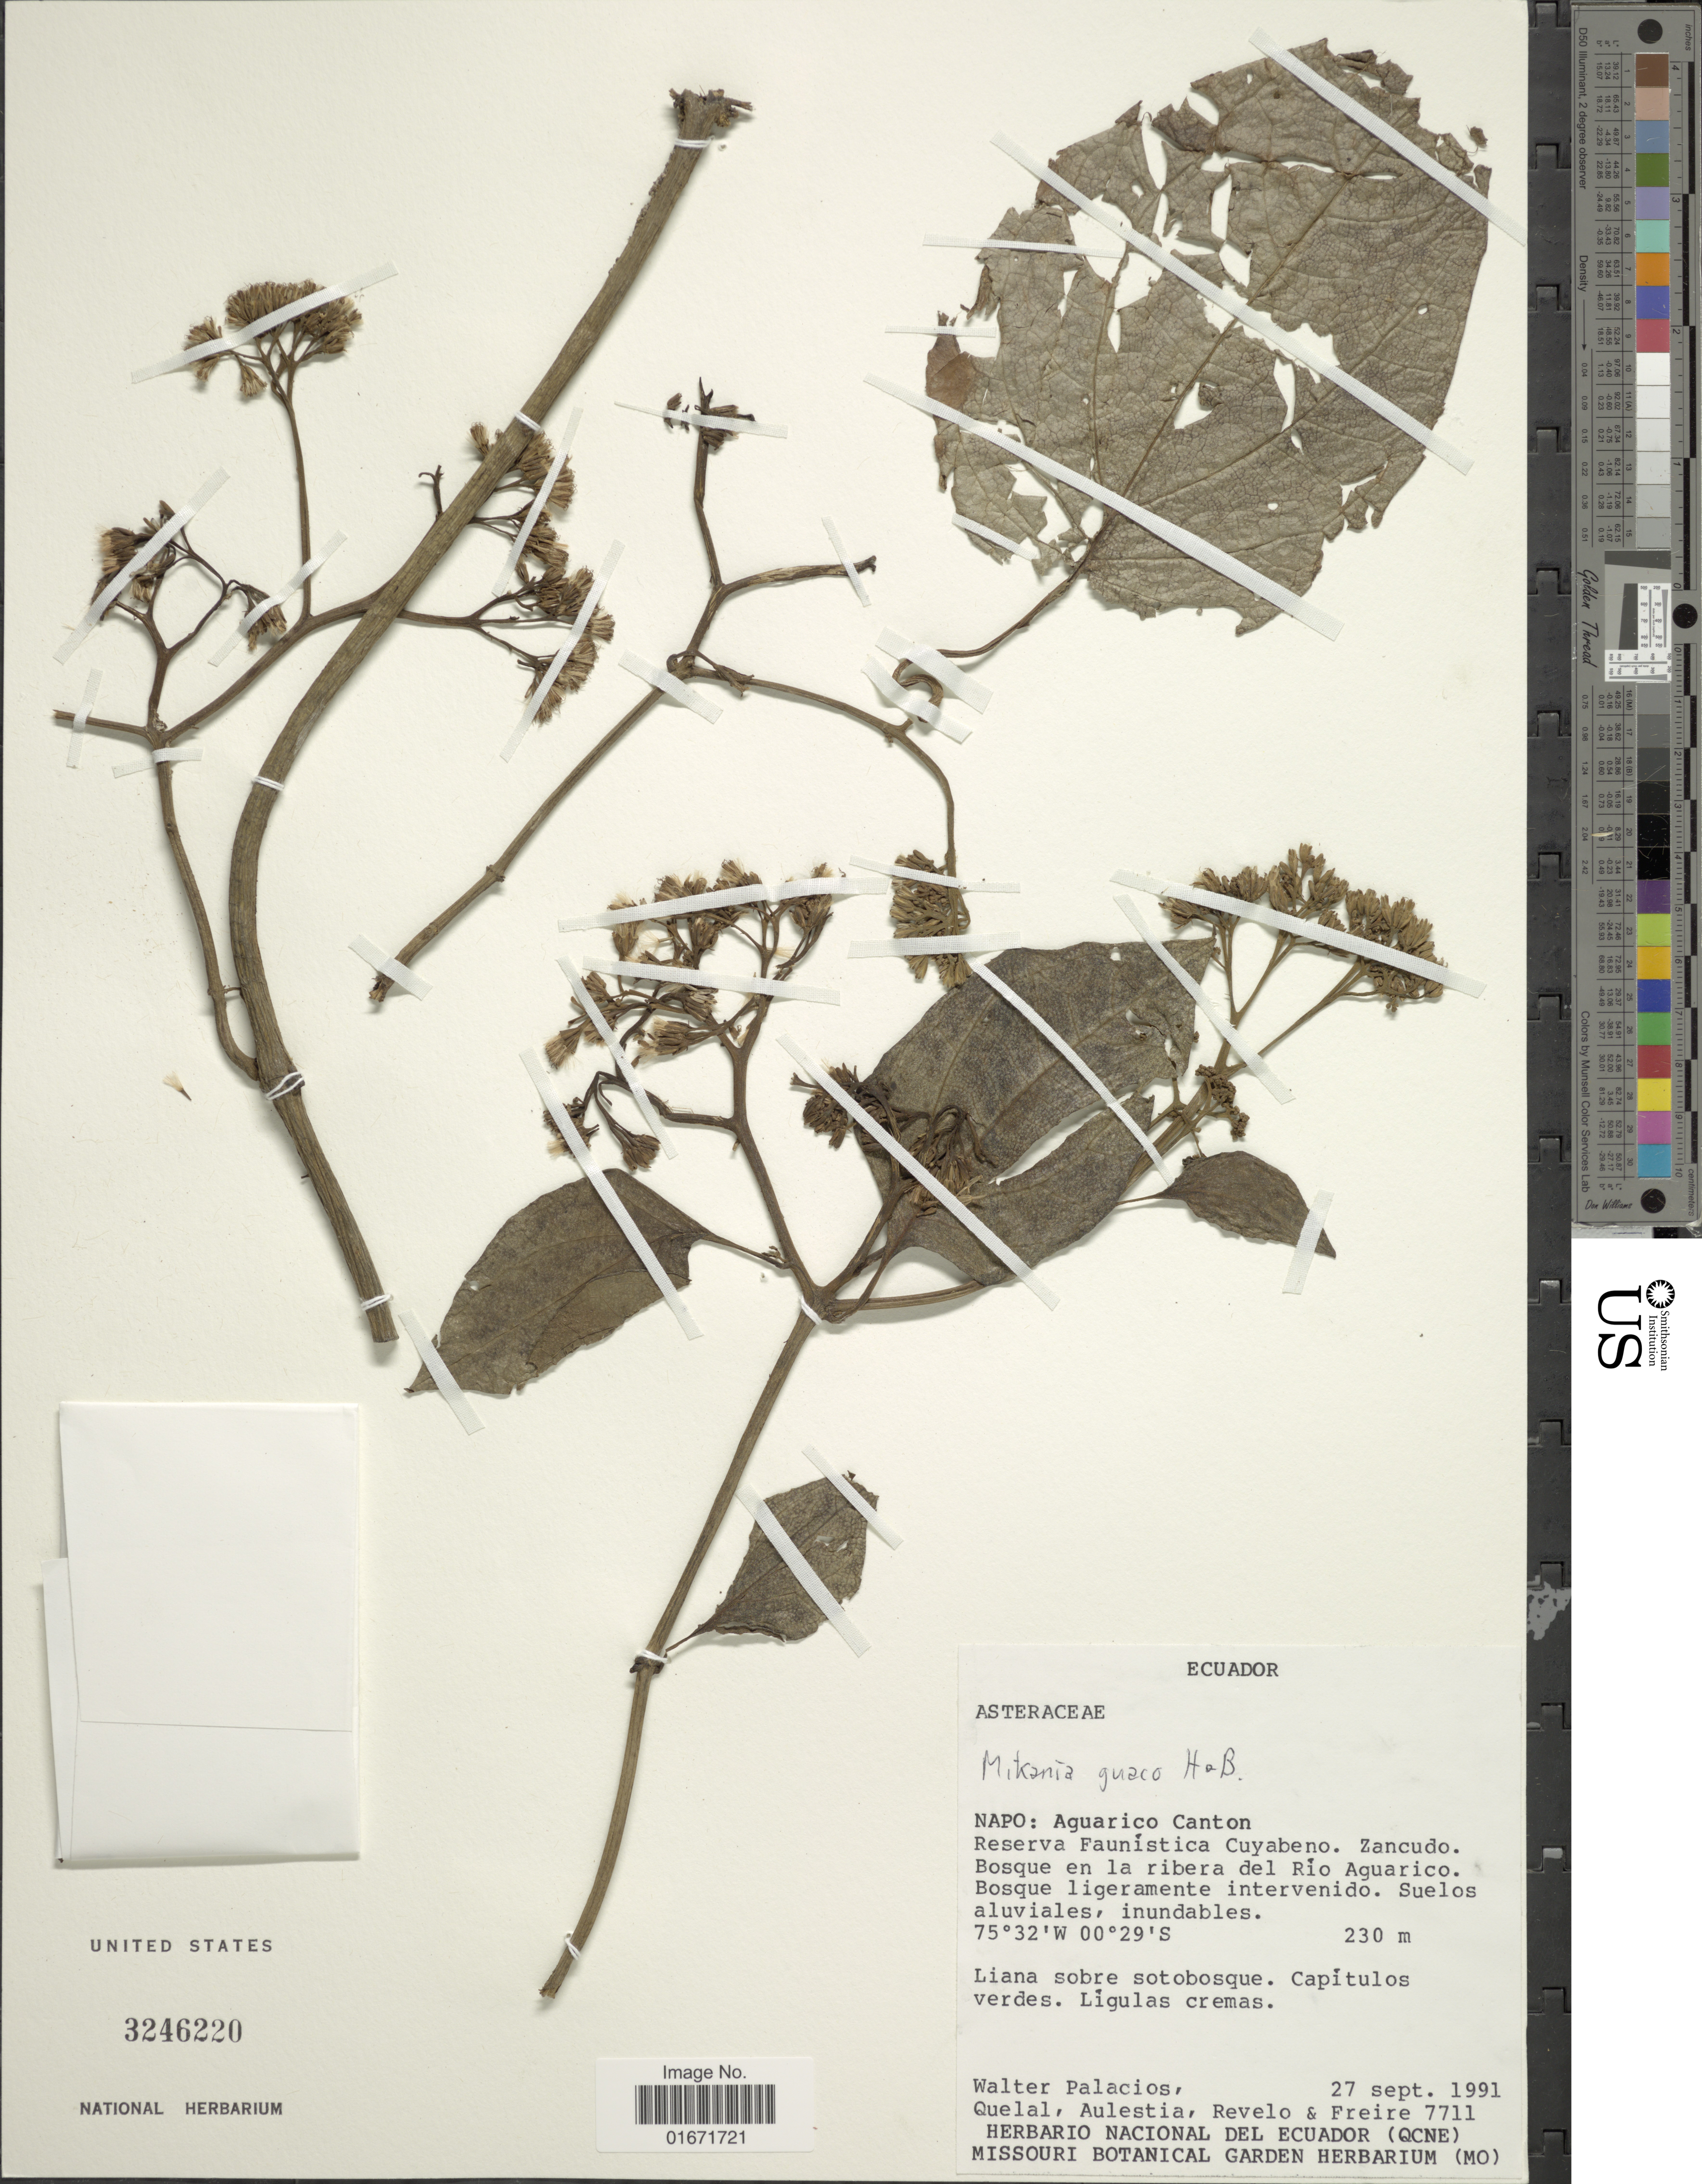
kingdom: Plantae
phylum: Tracheophyta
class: Magnoliopsida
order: Asterales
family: Asteraceae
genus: Mikania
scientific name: Mikania guaco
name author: Humb. & Bonpl.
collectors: W. Palacios, Quelal, -. Aulestia, -. Revelo & -. Freire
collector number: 7711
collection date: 1991-09-27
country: Ecuador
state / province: Napo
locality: Napo: Aguarico Canton. Reserva Faunística Cuyabeno. Zancudo. Bosque en la ribera del Río Aguarico. Bosque ligeramente intervenido. Suelos aluviales, inundables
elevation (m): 230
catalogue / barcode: US 3246220